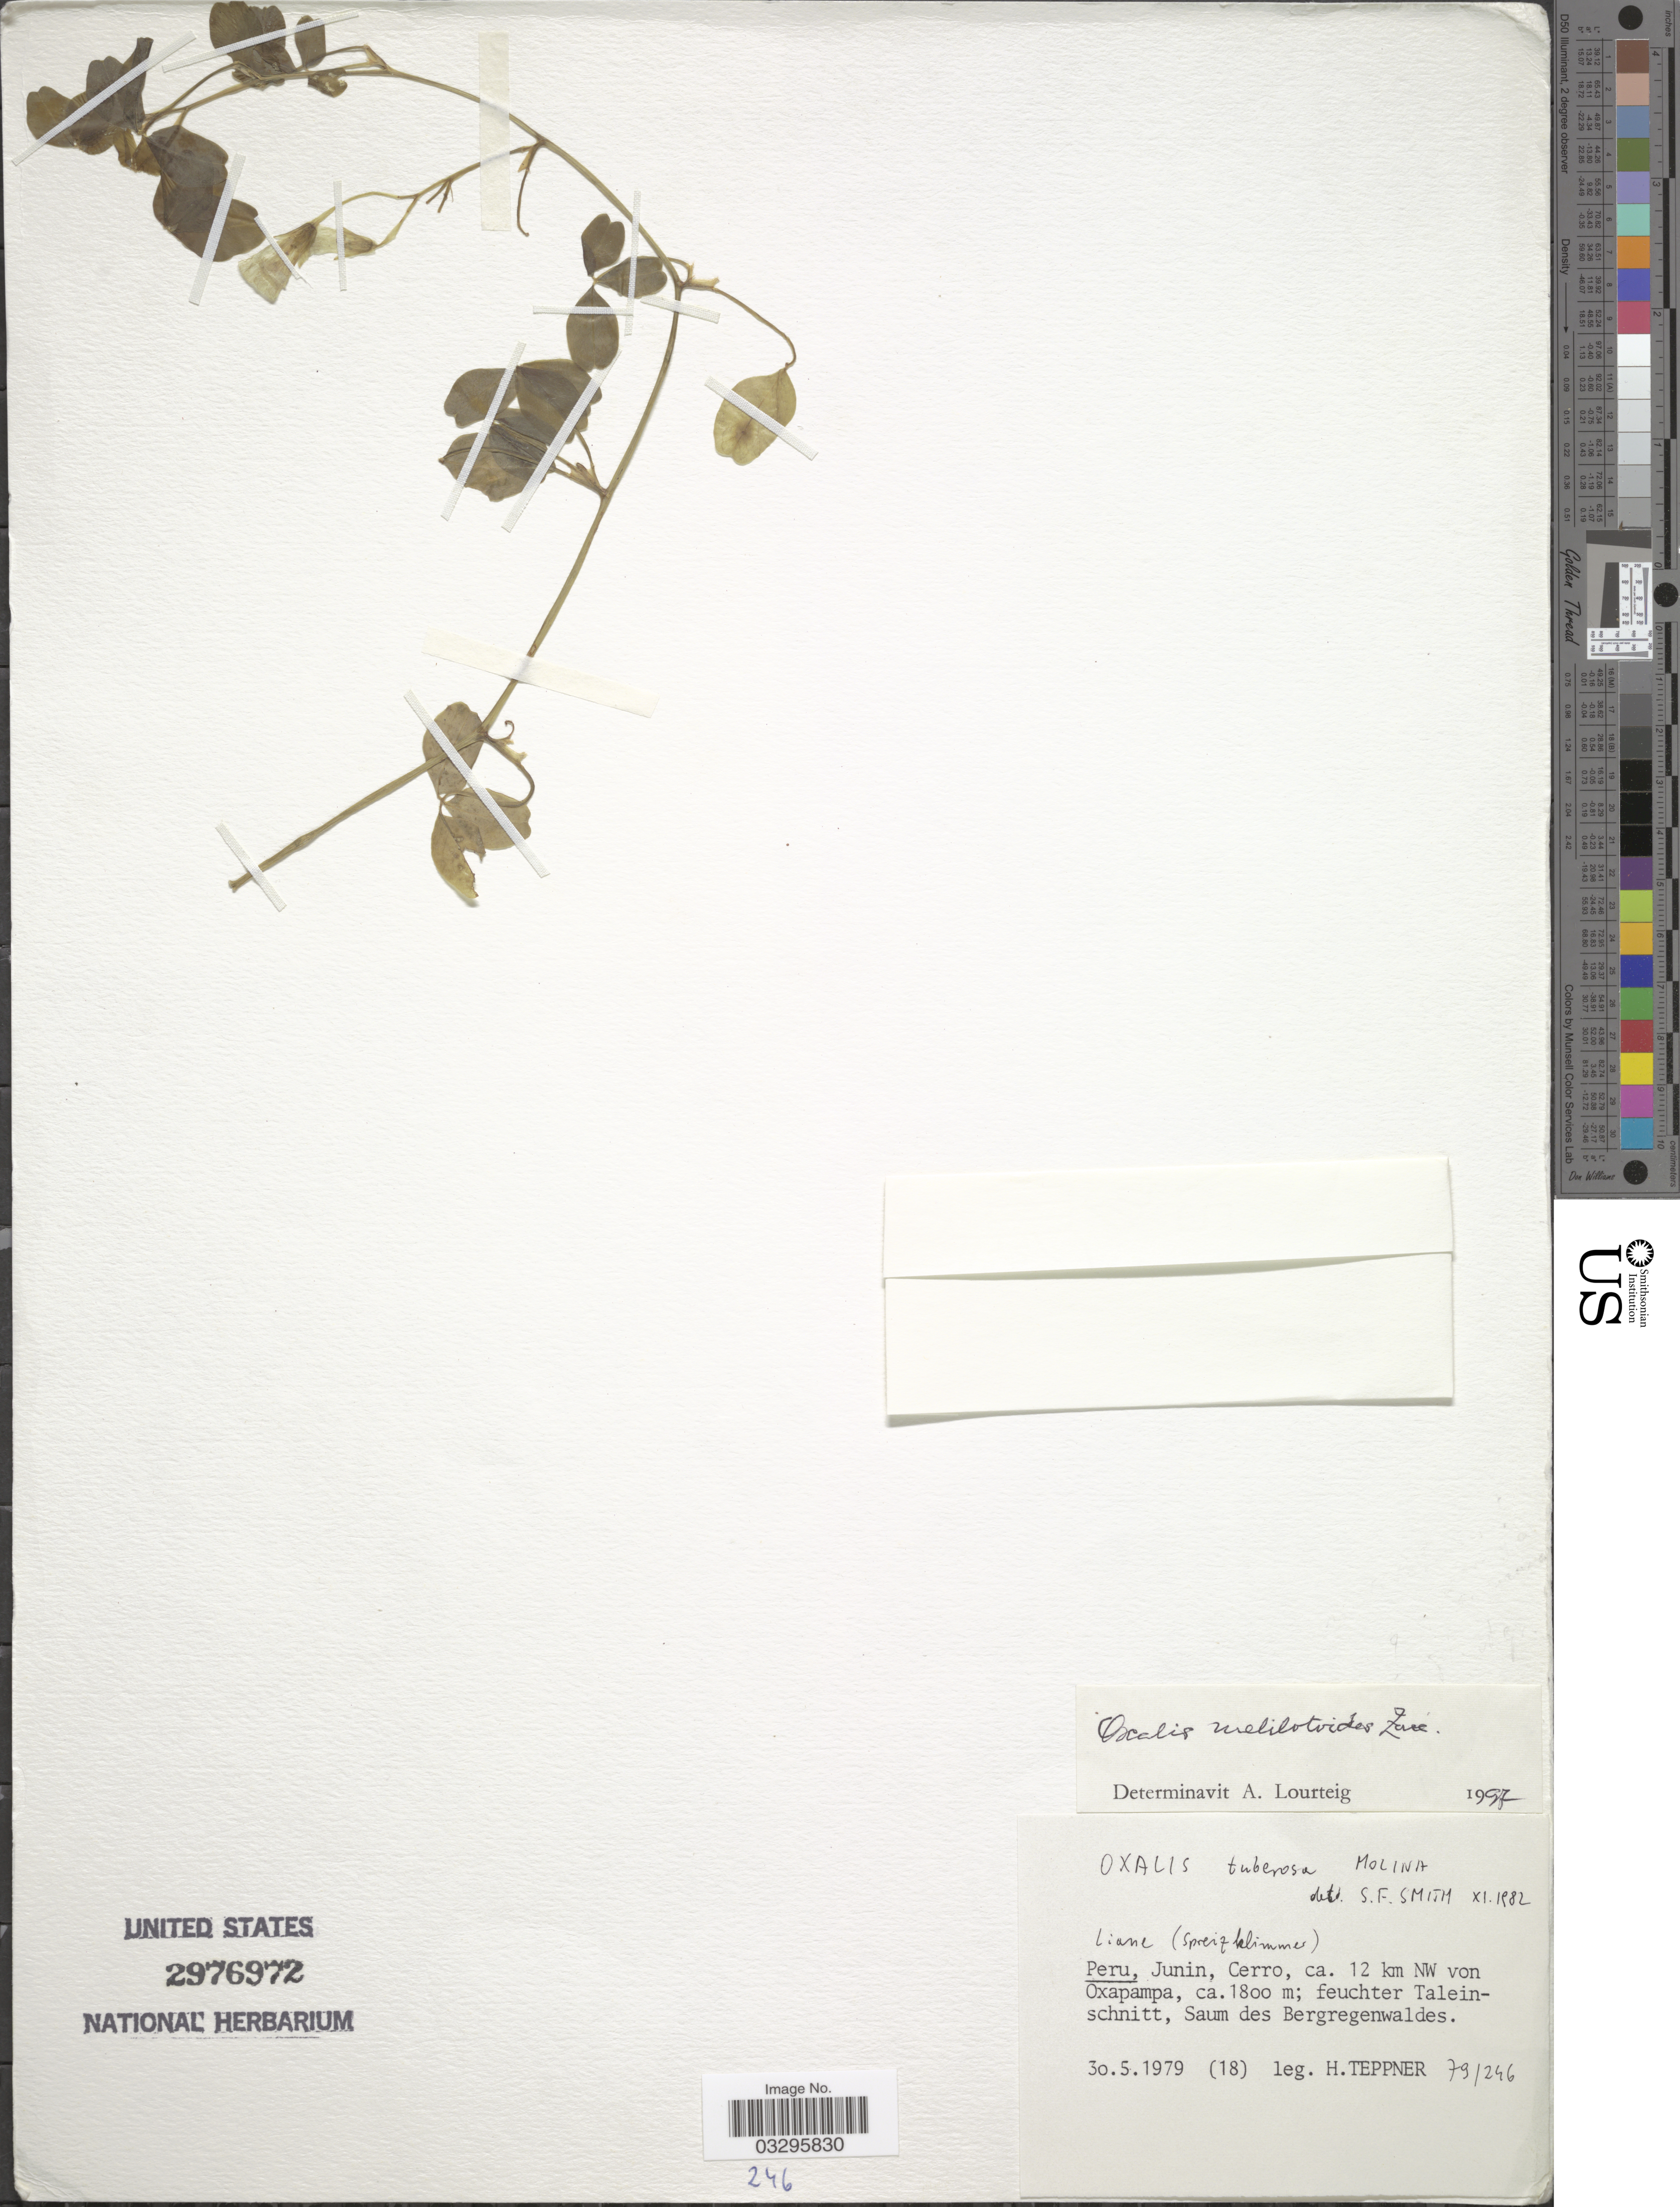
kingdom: Plantae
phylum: Tracheophyta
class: Magnoliopsida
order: Oxalidales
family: Oxalidaceae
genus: Oxalis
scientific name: Oxalis melilotoides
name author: Zucc.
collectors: H. Teppner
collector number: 18?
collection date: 1979-05-30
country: Peru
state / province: Junín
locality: Cerro, ca. 12 km NW von Oxapampa.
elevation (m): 1800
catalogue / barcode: US 2976972